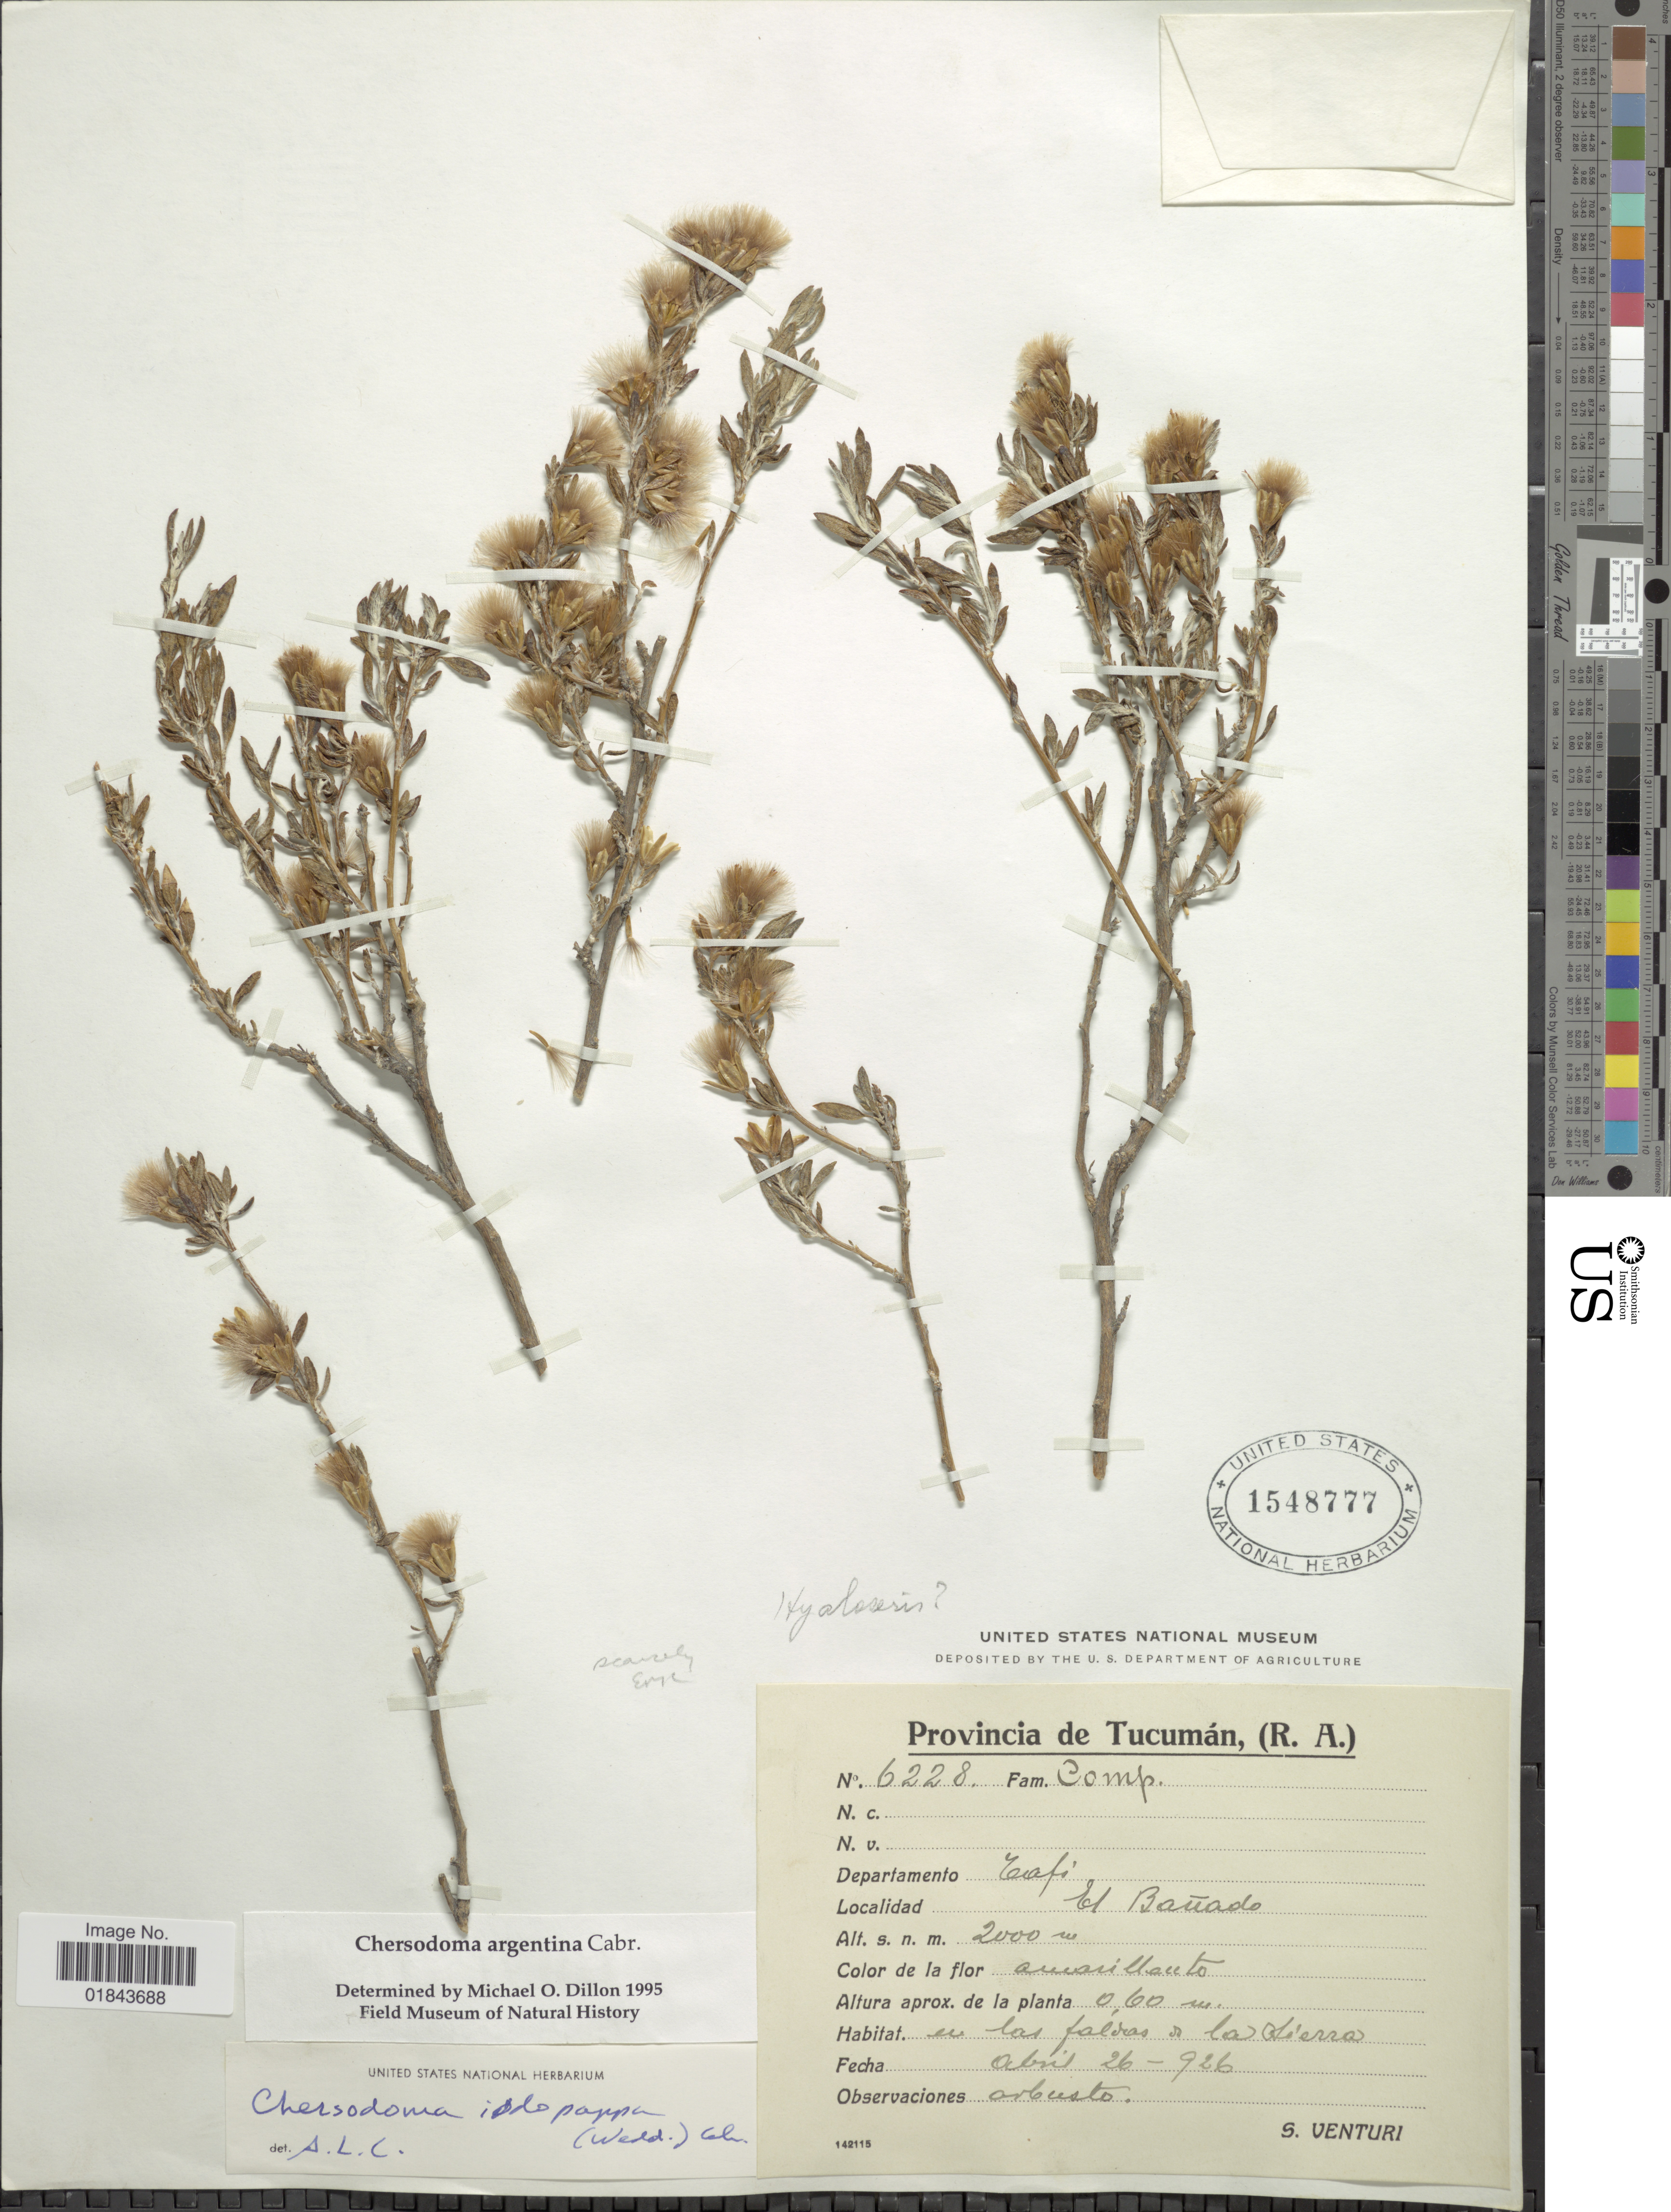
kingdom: Plantae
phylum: Tracheophyta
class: Magnoliopsida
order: Asterales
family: Asteraceae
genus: Chersodoma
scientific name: Chersodoma argentina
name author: Cabrera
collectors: S. Venturi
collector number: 6228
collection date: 1926-04-26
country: Argentina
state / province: Tucuman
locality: Provincia de Tucuman (R.A.), Departamento Tafi, El Bauado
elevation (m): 2000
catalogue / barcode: US 1548777